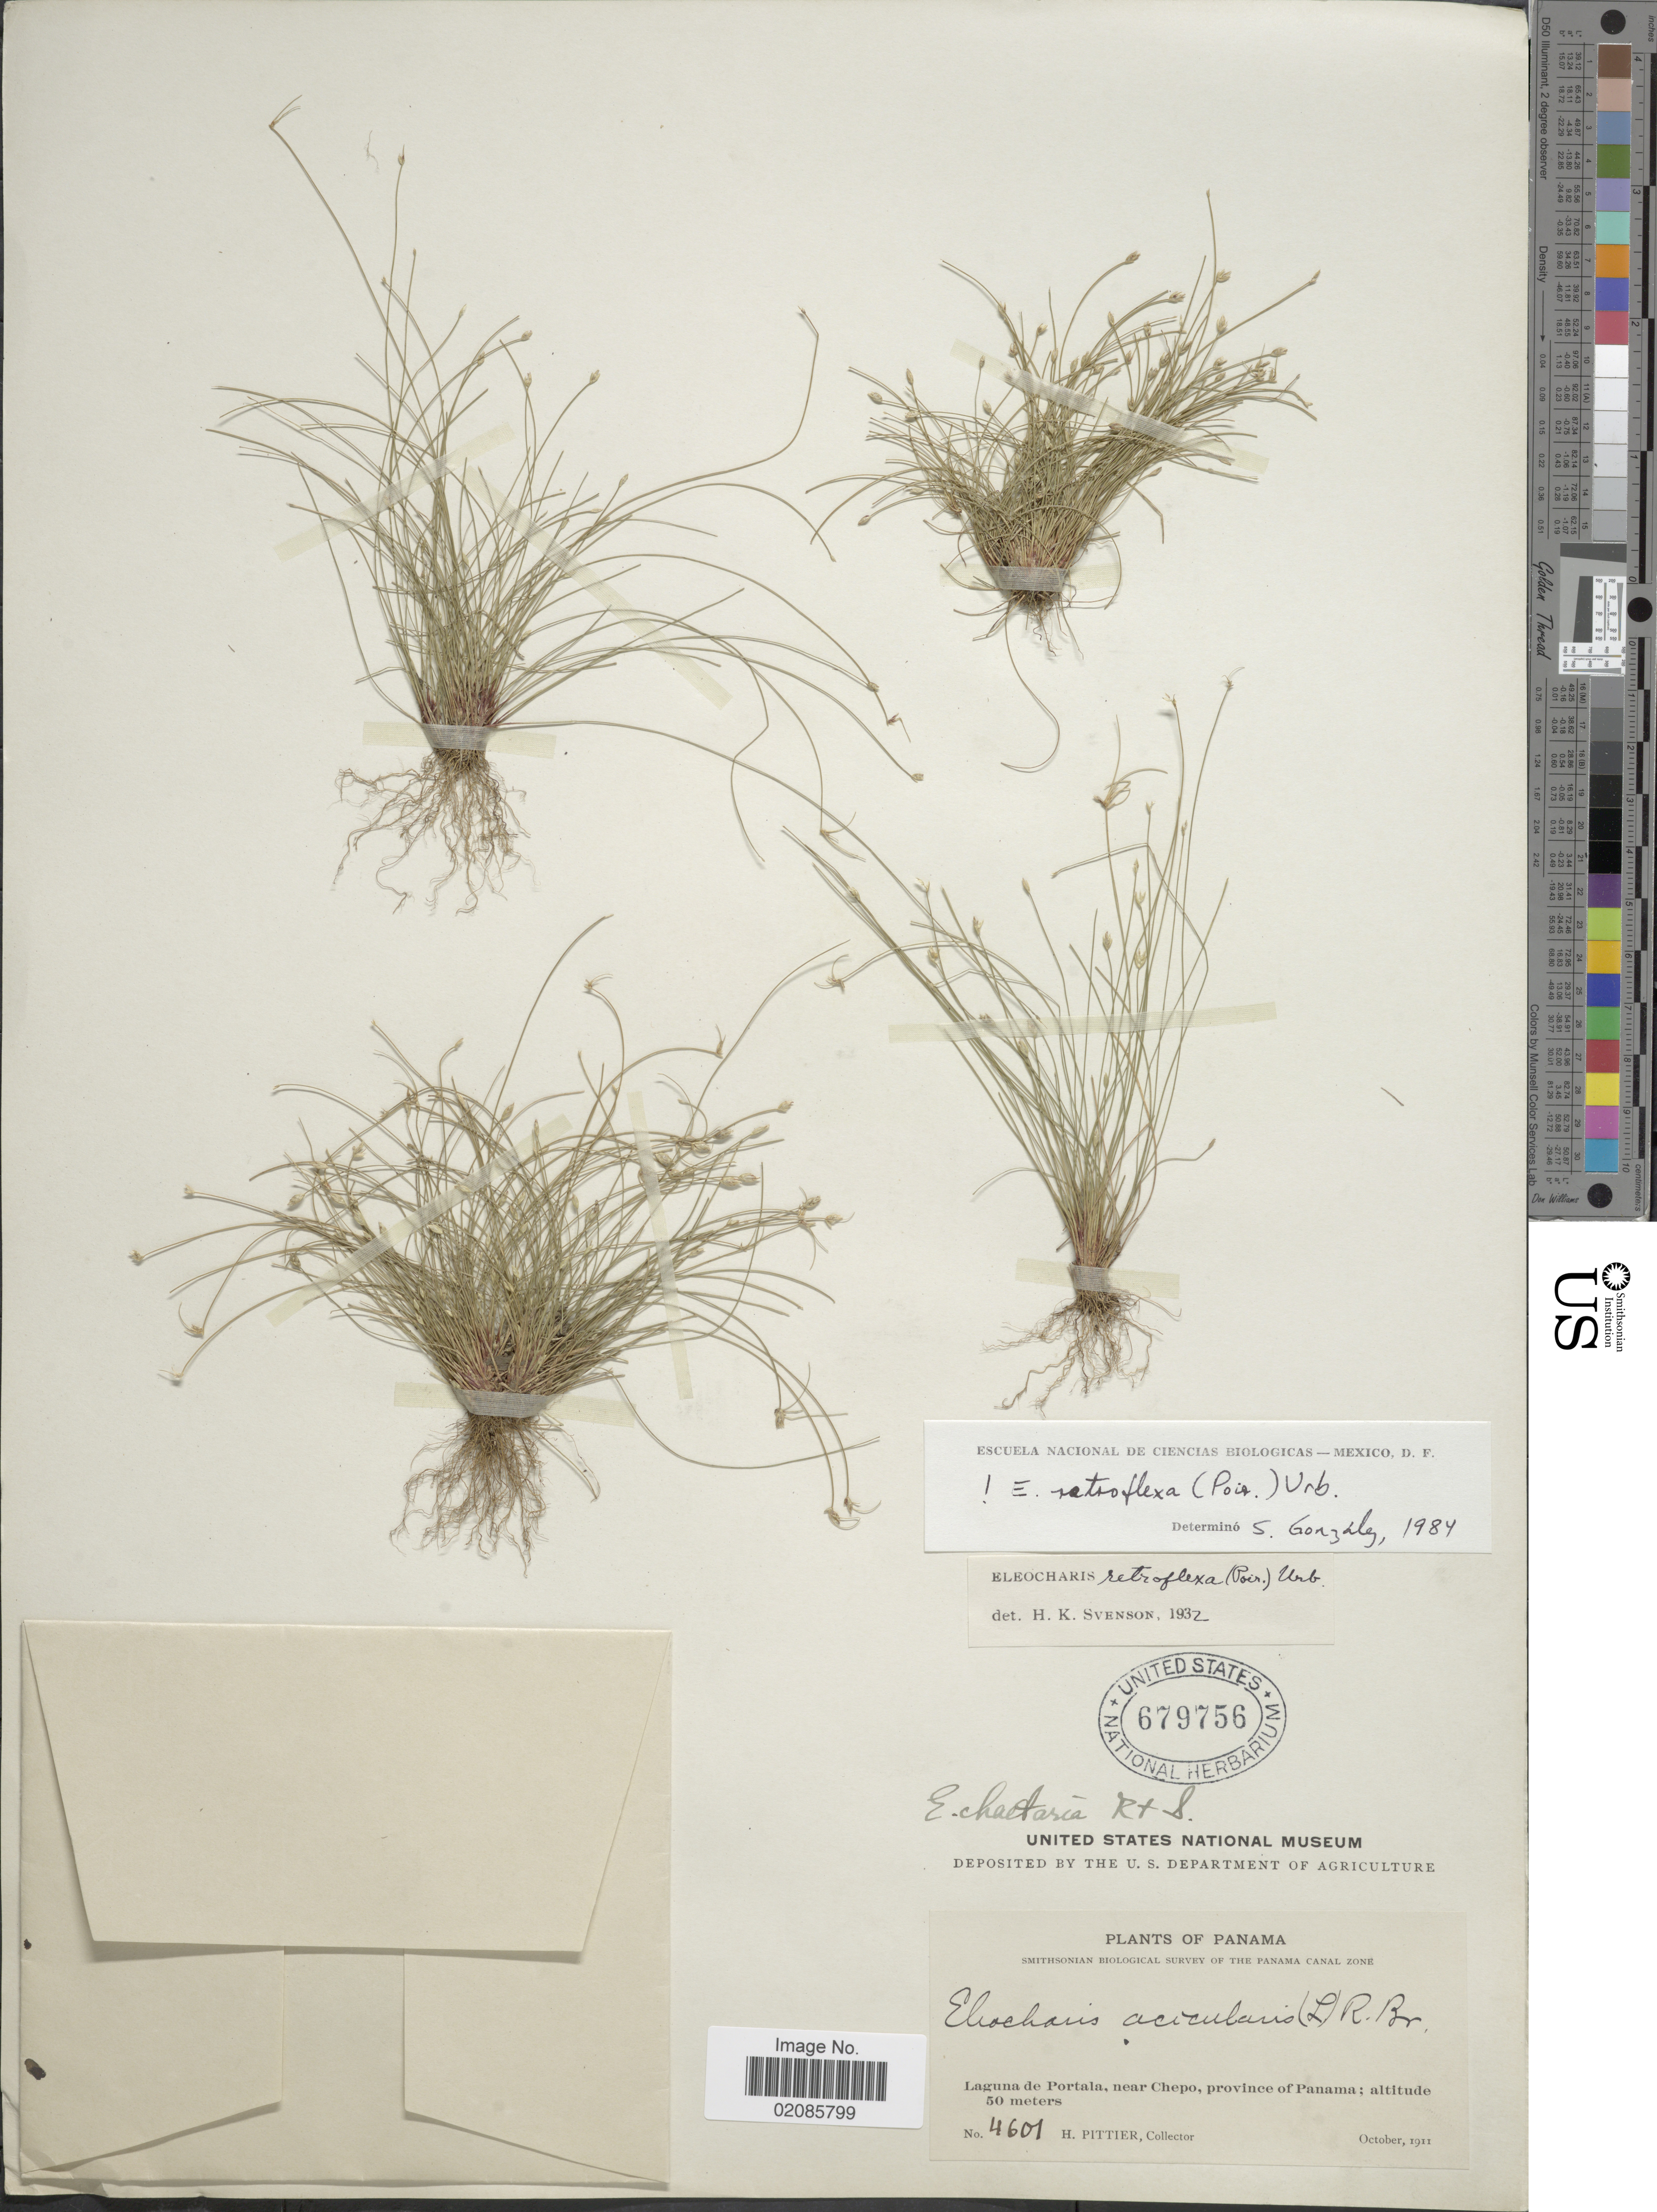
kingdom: Plantae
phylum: Tracheophyta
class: Liliopsida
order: Poales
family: Cyperaceae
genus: Eleocharis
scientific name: Eleocharis retroflexa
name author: (Poir.) Urb.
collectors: H. F. Pittier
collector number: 4601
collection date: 1911-10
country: Panama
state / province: Panamá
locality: Laguna de Portala, near Chepo, province of Panama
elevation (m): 50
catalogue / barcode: US 679756